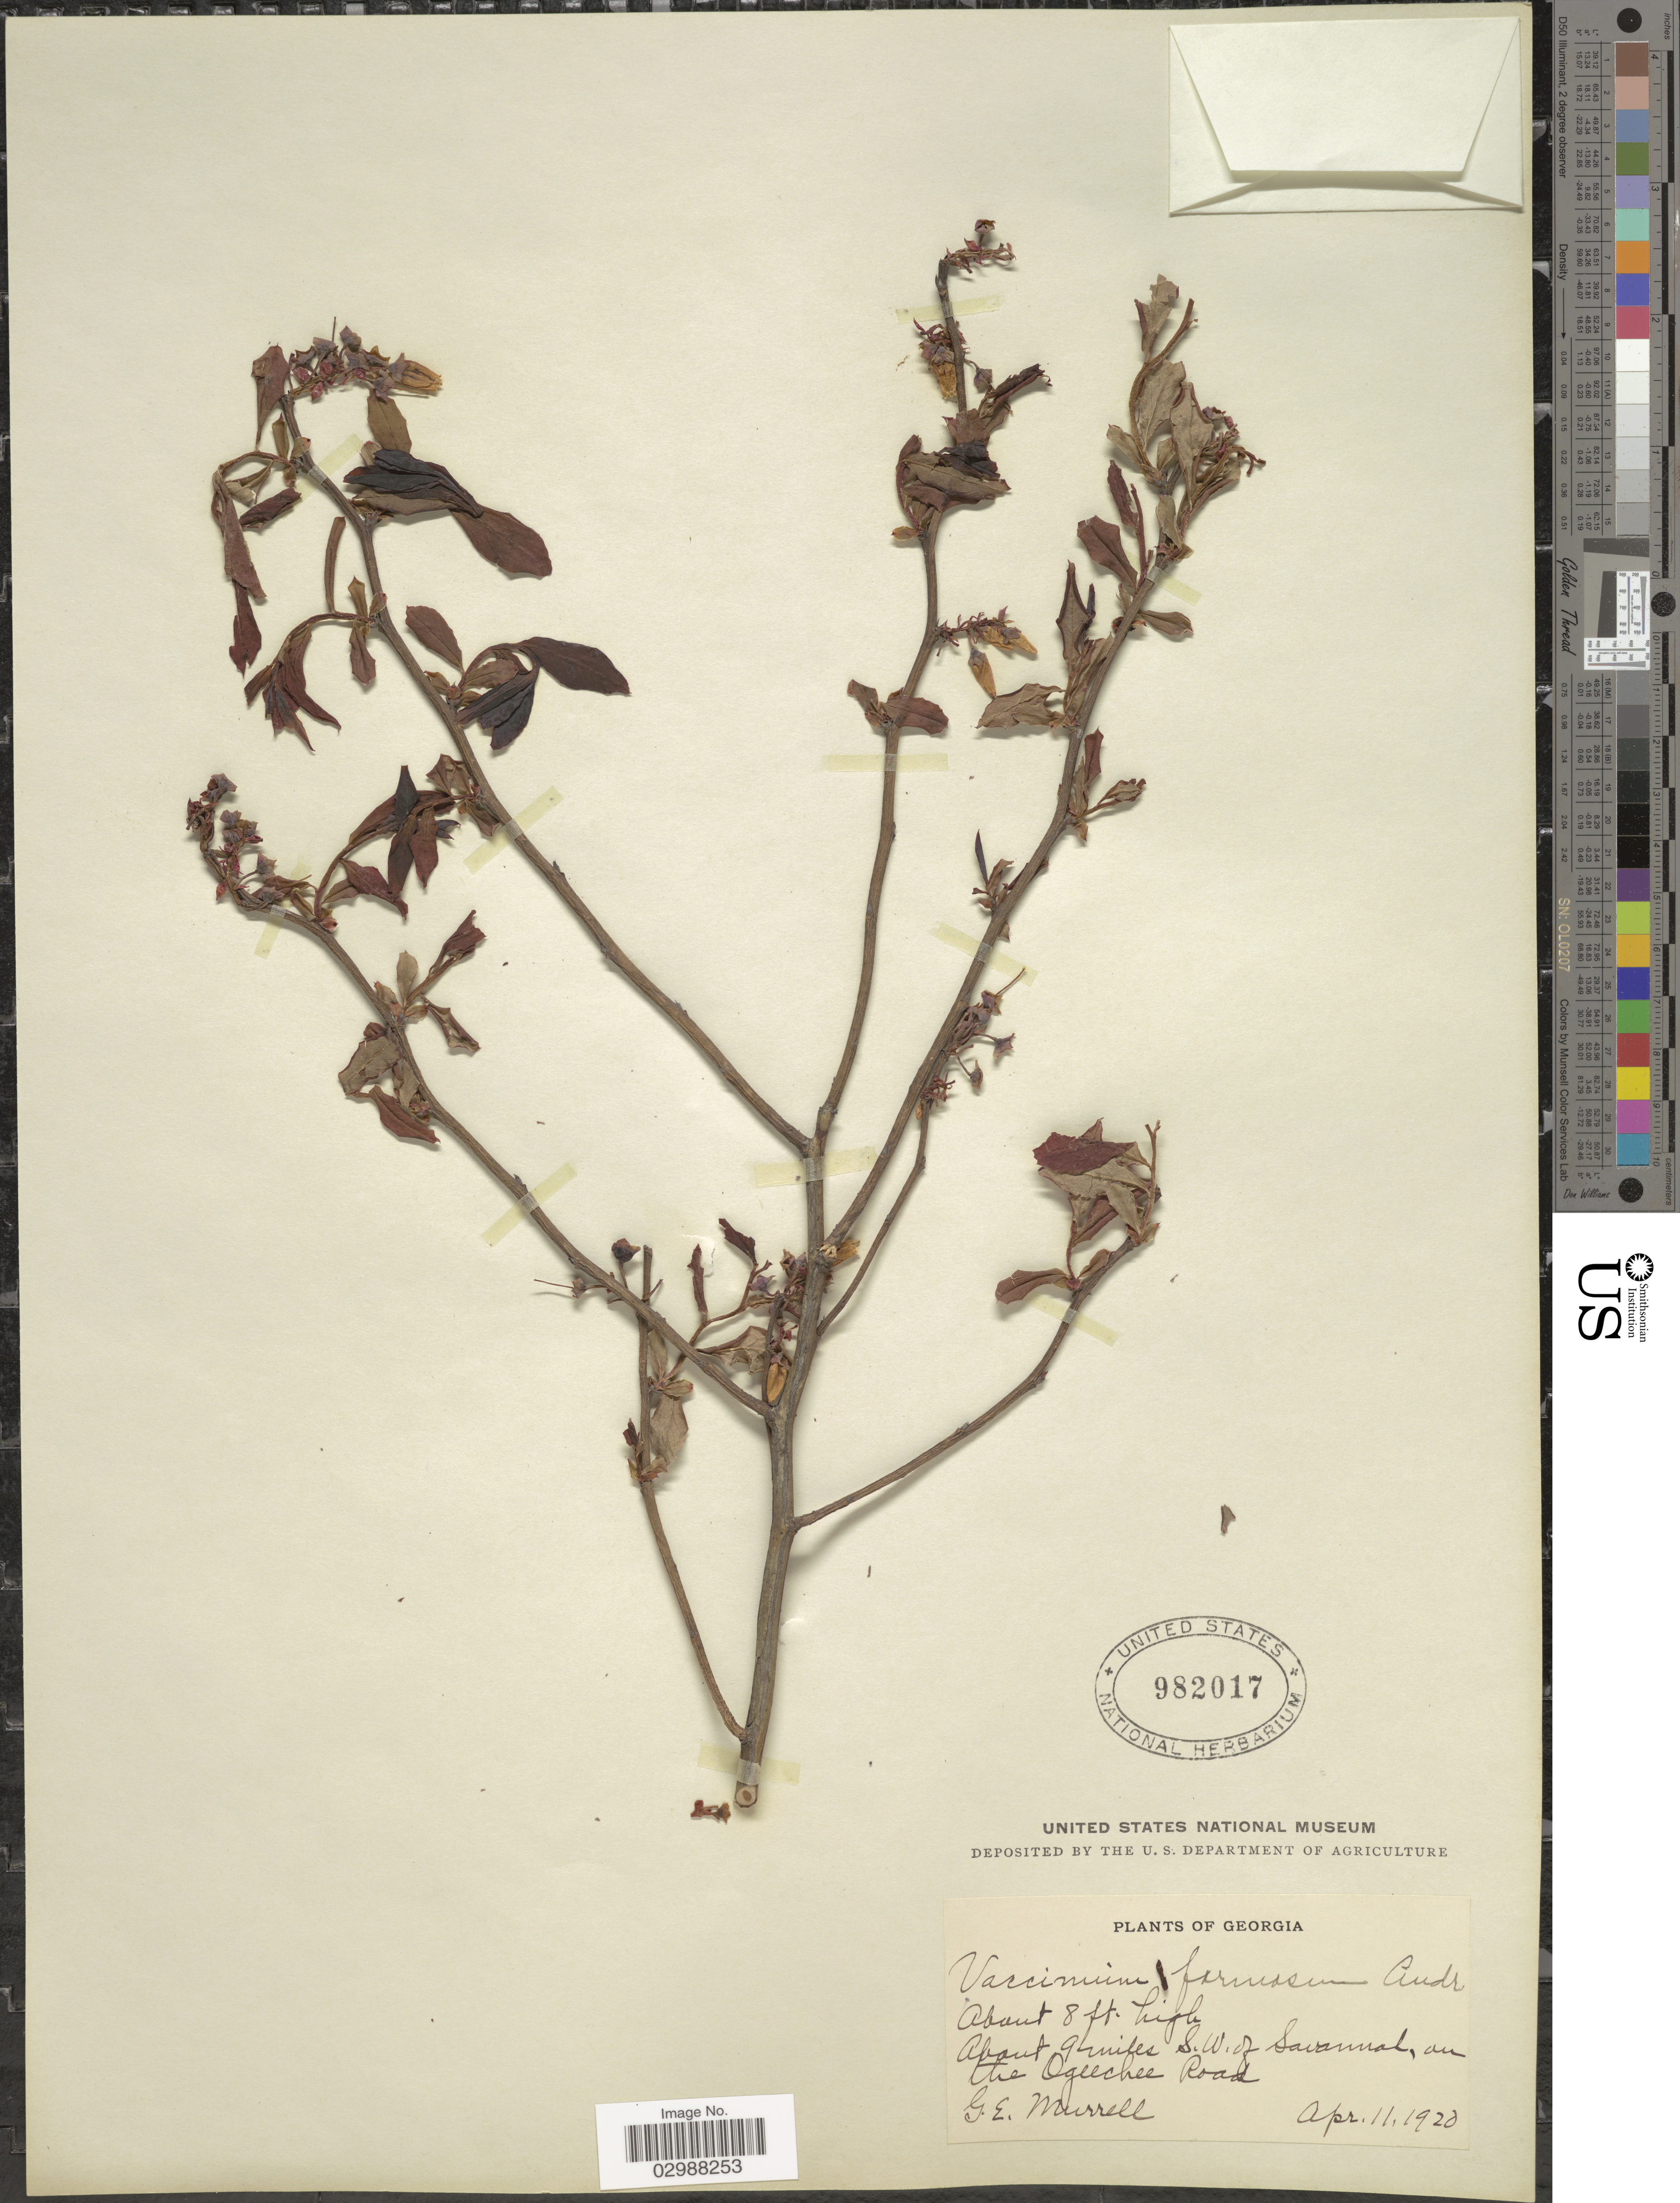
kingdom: Plantae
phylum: Tracheophyta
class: Magnoliopsida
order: Ericales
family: Ericaceae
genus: Vaccinium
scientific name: Vaccinium formosum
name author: Andrews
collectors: G. Murrell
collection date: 1920-04-11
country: United States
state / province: Georgia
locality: About 9 miles S.W. of Savannah, on the Ogeechee Road.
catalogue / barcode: US 982017